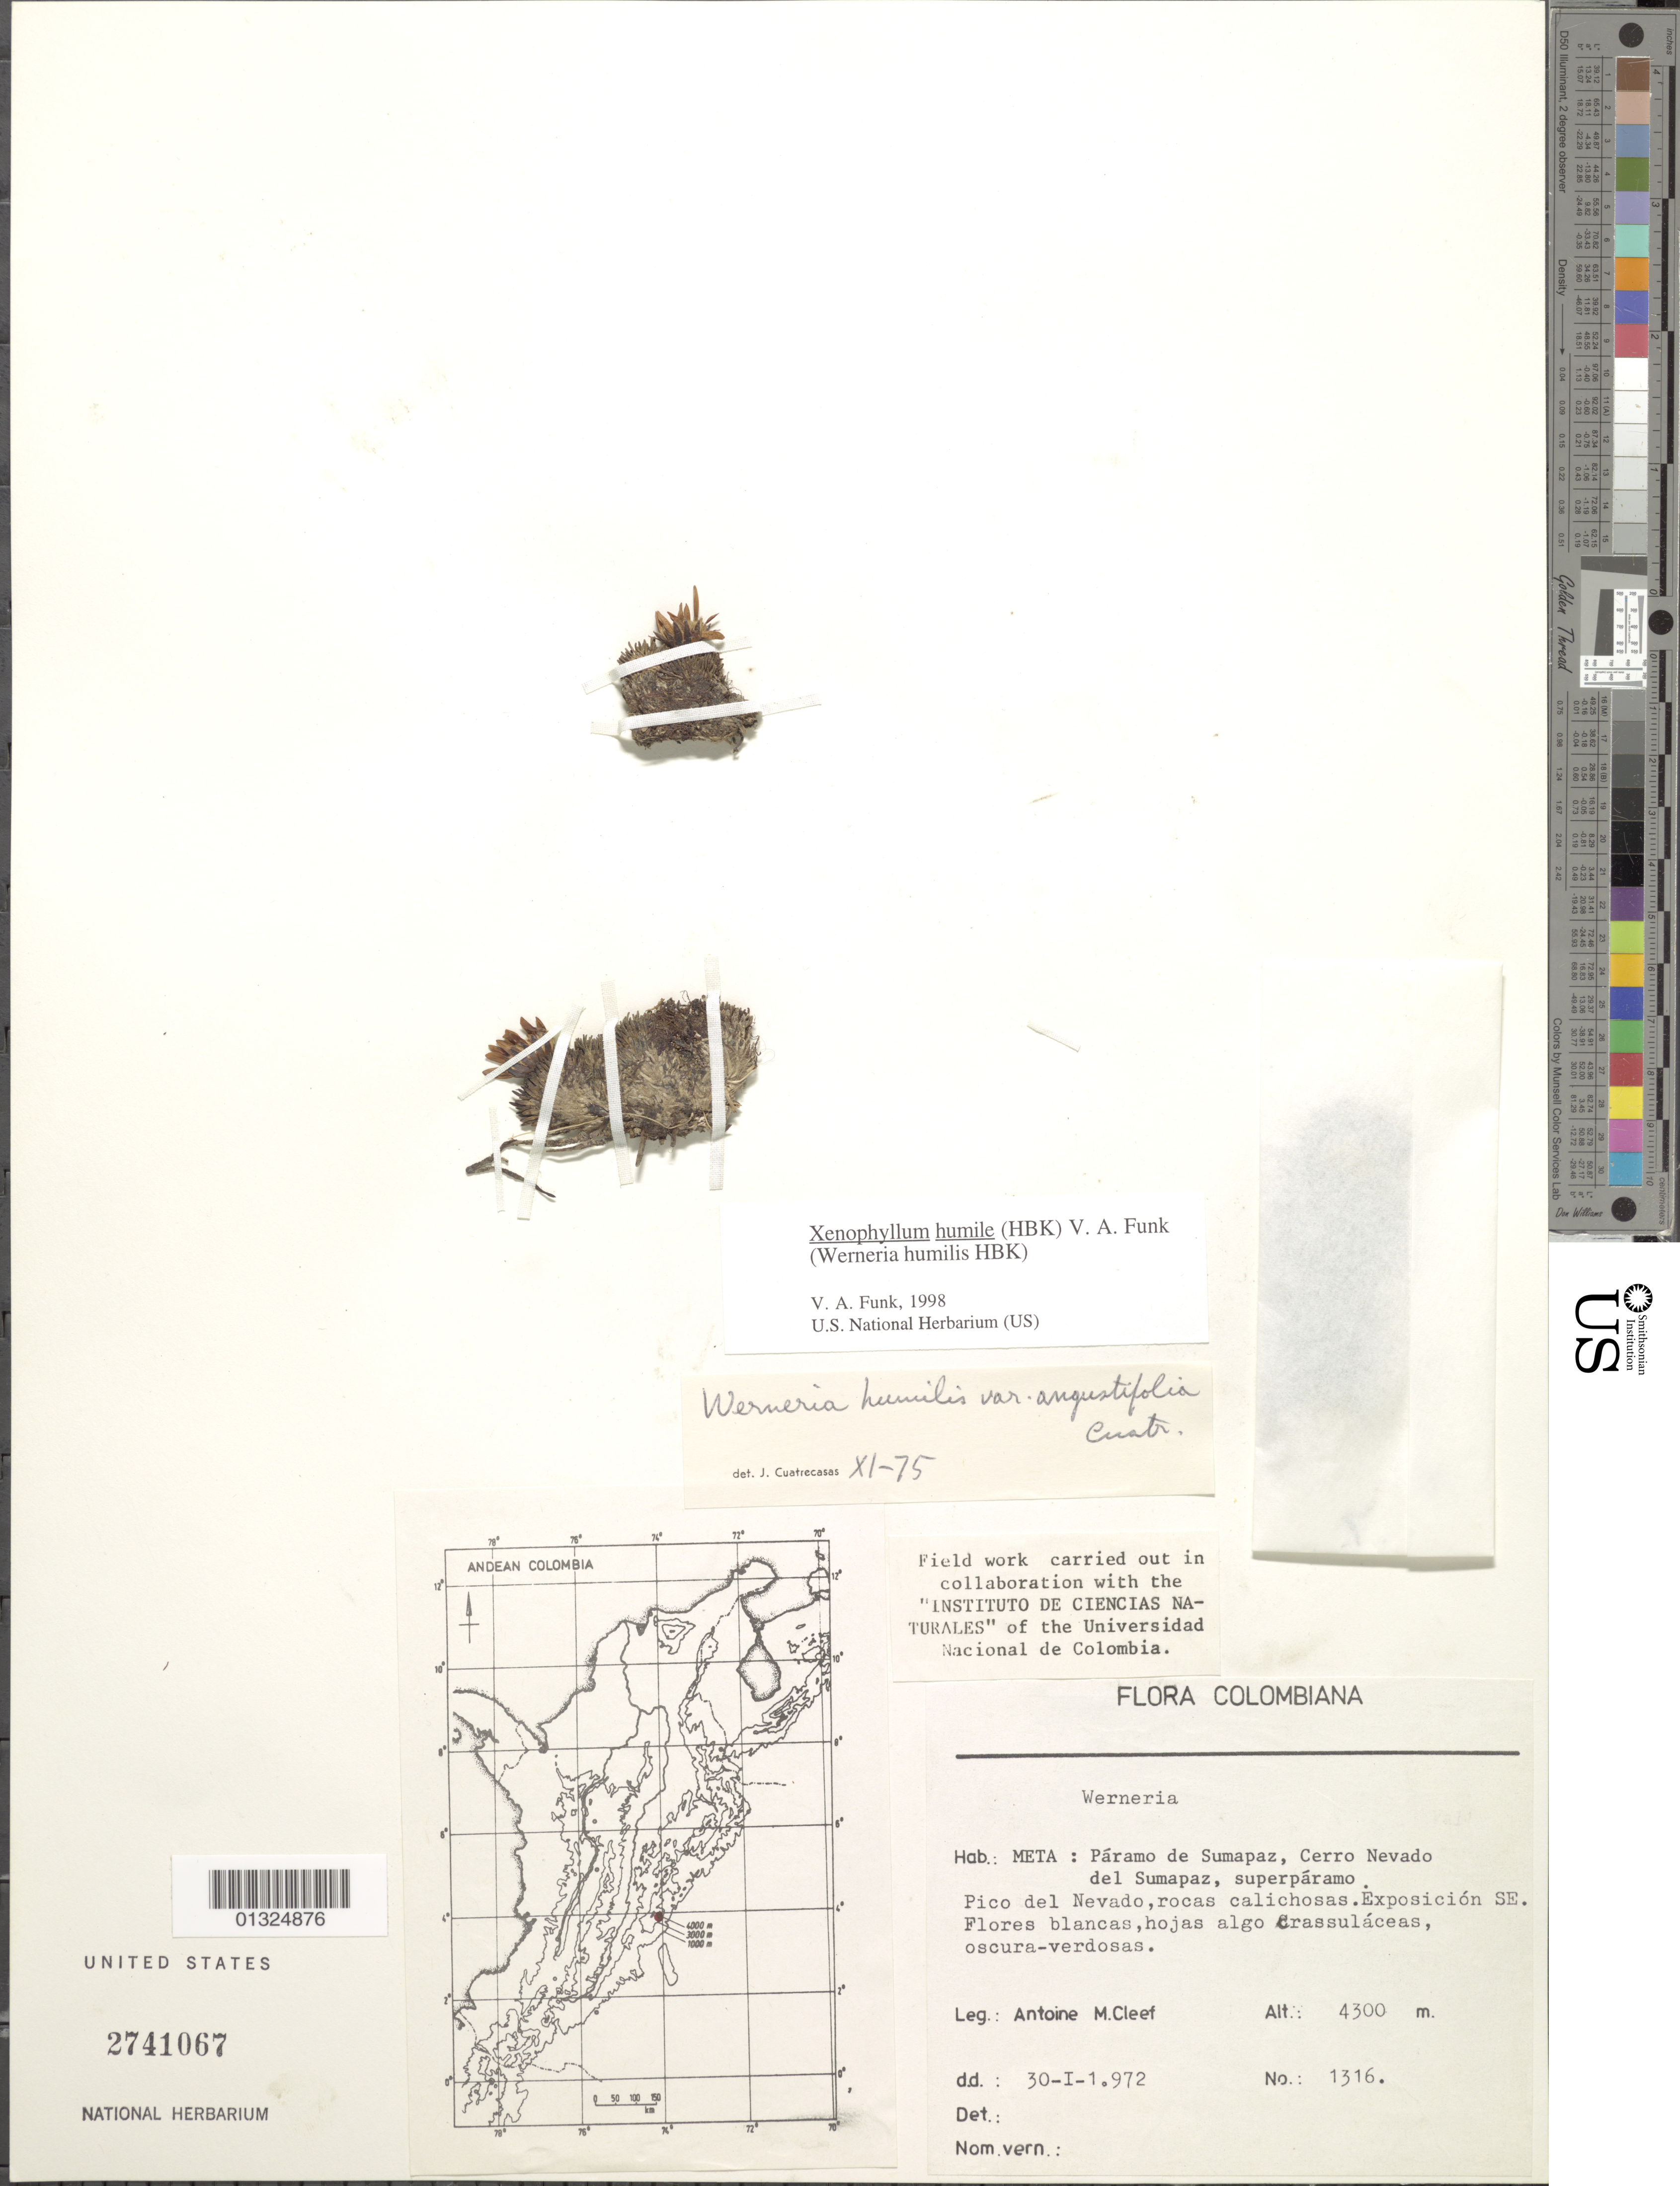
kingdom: Plantae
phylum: Tracheophyta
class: Magnoliopsida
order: Asterales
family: Asteraceae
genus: Xenophyllum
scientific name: Xenophyllum humile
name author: (Kunth) V.A. Funk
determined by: Funk, Vicki A., (BOT), Smithsonian Institution - National Museum of Natural History (UNITED STATES)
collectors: A. M. Cleef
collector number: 1316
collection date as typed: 30 January 1972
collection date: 1972-01-30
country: Colombia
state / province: Meta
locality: Páramo de Sumapaz, Cerro Nevado del Sumapaz, superparamo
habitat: Pico del Nevado, rocas calichosas. Esposicion SE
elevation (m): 4300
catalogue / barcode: US 2741067